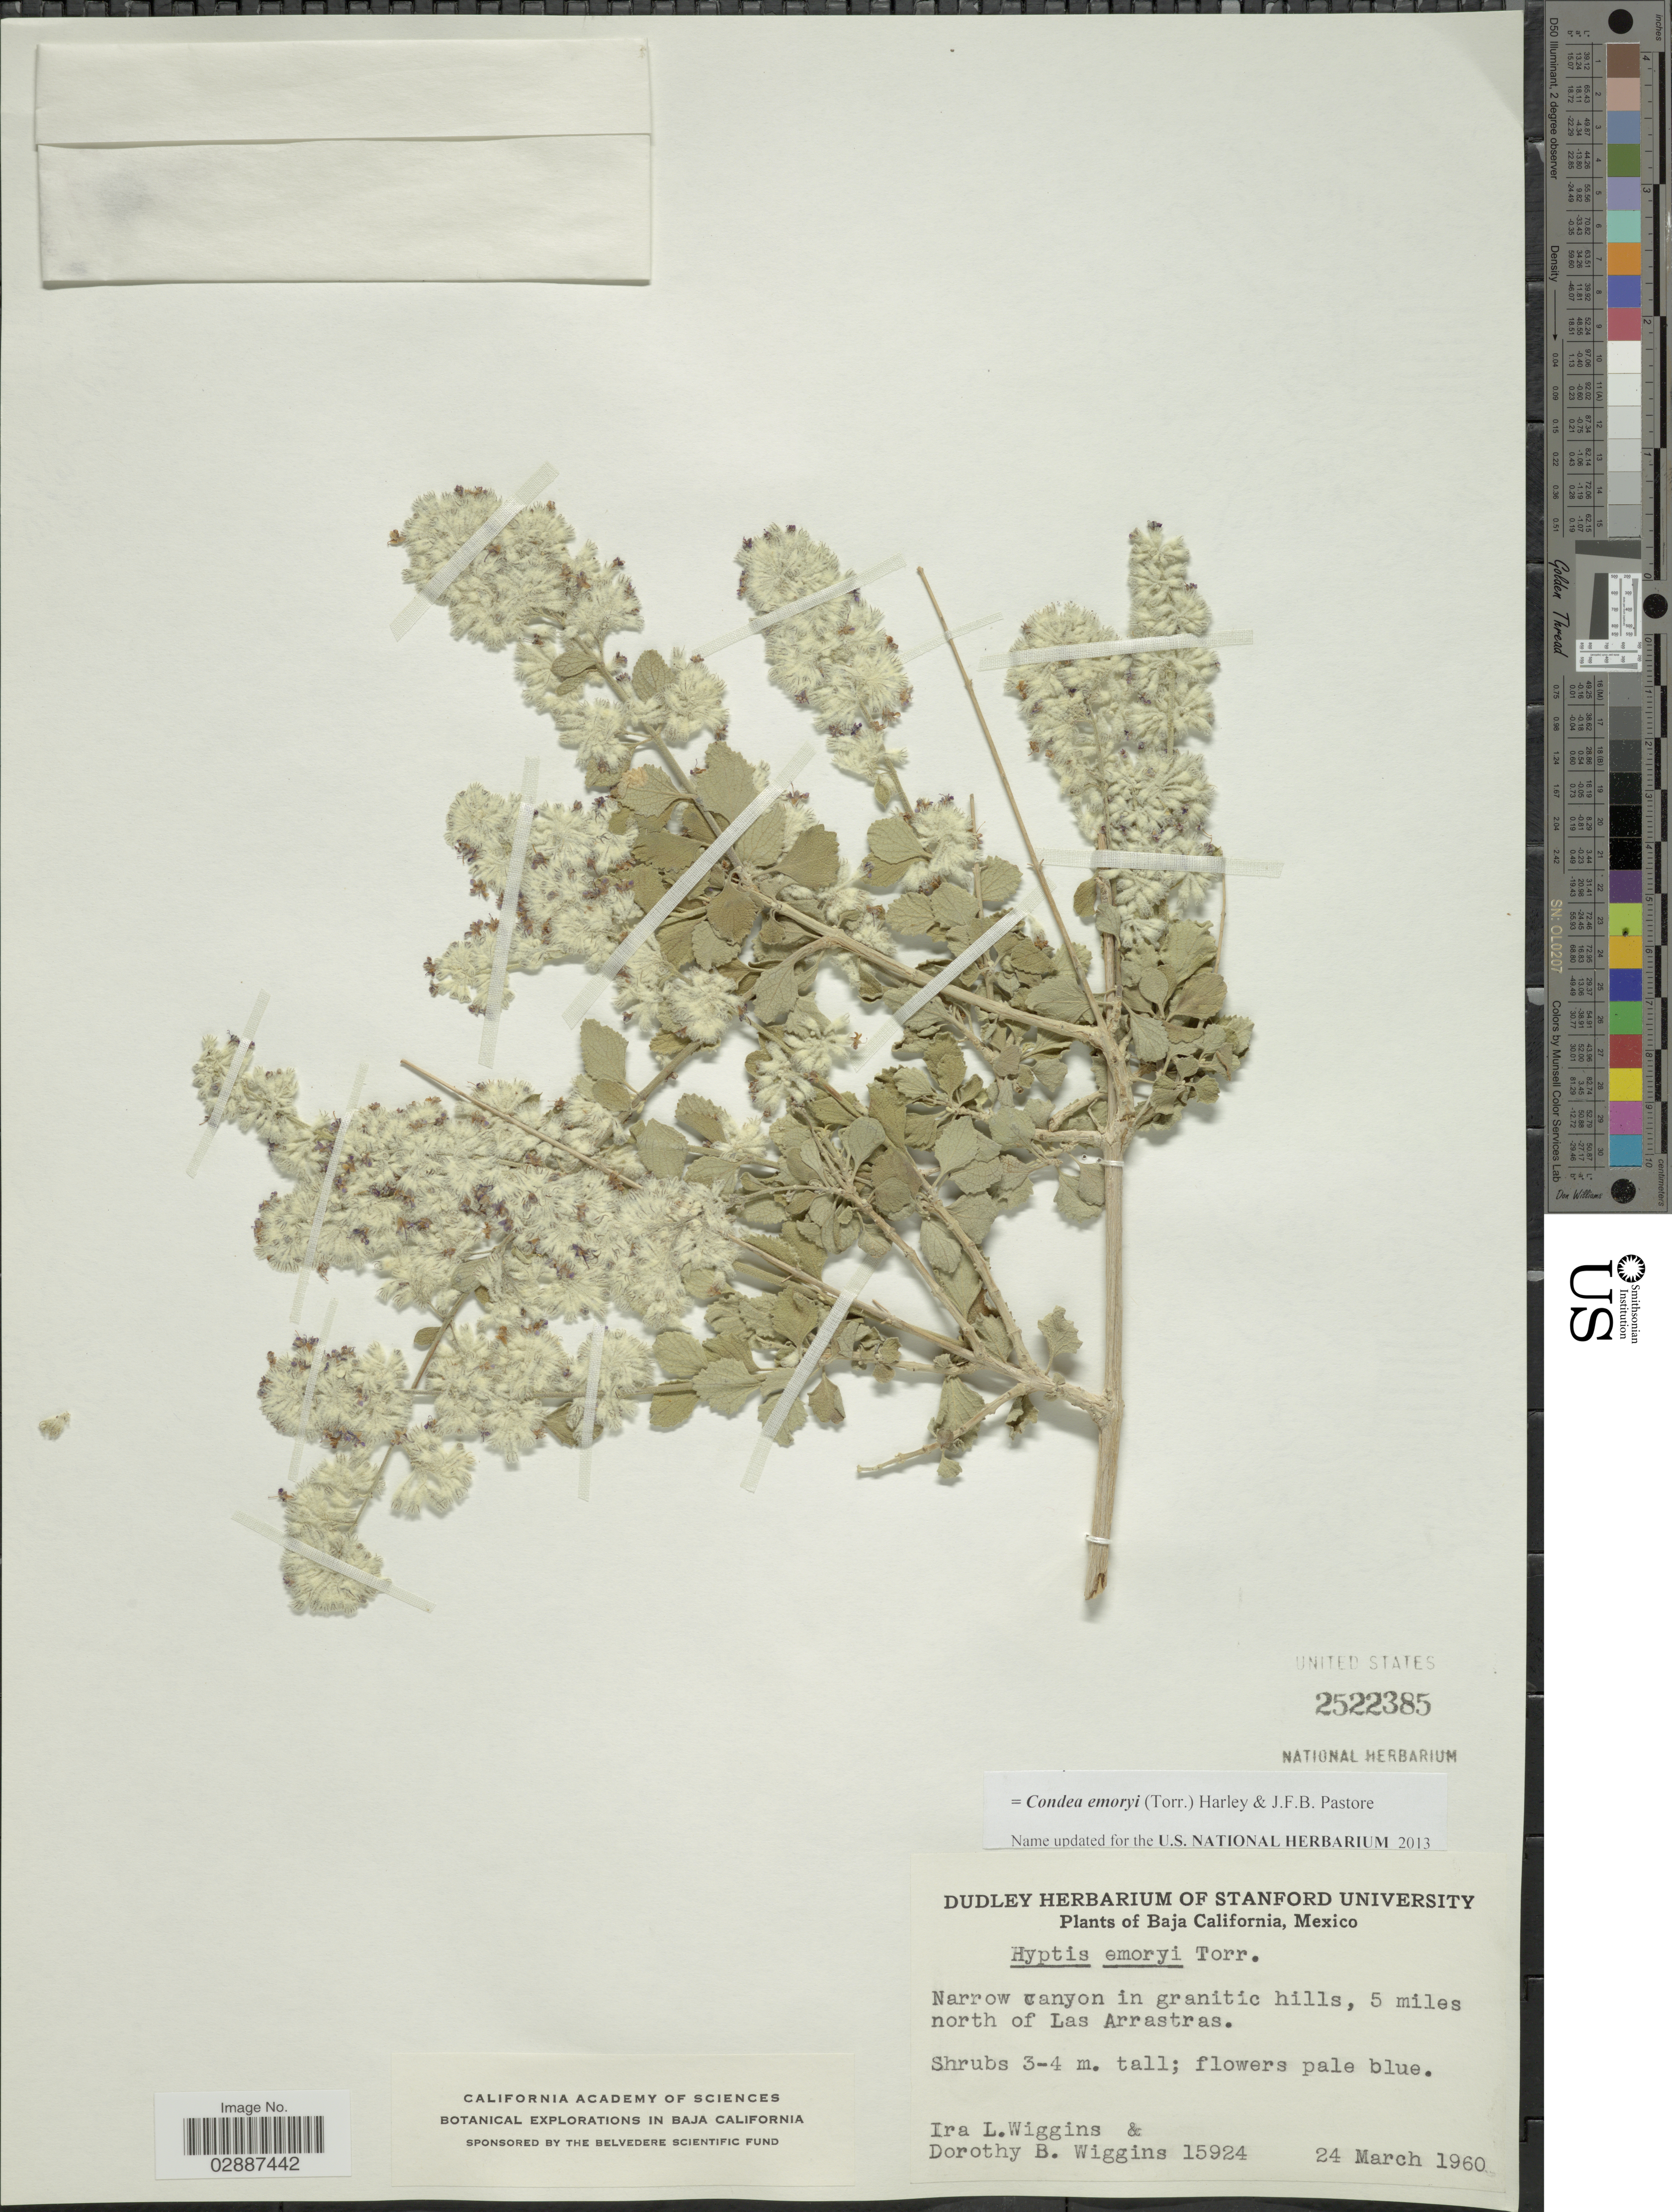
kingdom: Plantae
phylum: Tracheophyta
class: Magnoliopsida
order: Lamiales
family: Lamiaceae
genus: Condea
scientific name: Condea emoryi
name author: (Torr.) Harley & J.F.B. Pastore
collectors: I. L. Wiggins & D. B. Wiggins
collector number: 15924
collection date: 1960-03-24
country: Mexico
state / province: Baja California Norte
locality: Narrow canyon in granitic hills, 5 miles north of Las Arrastras.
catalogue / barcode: US 2522385